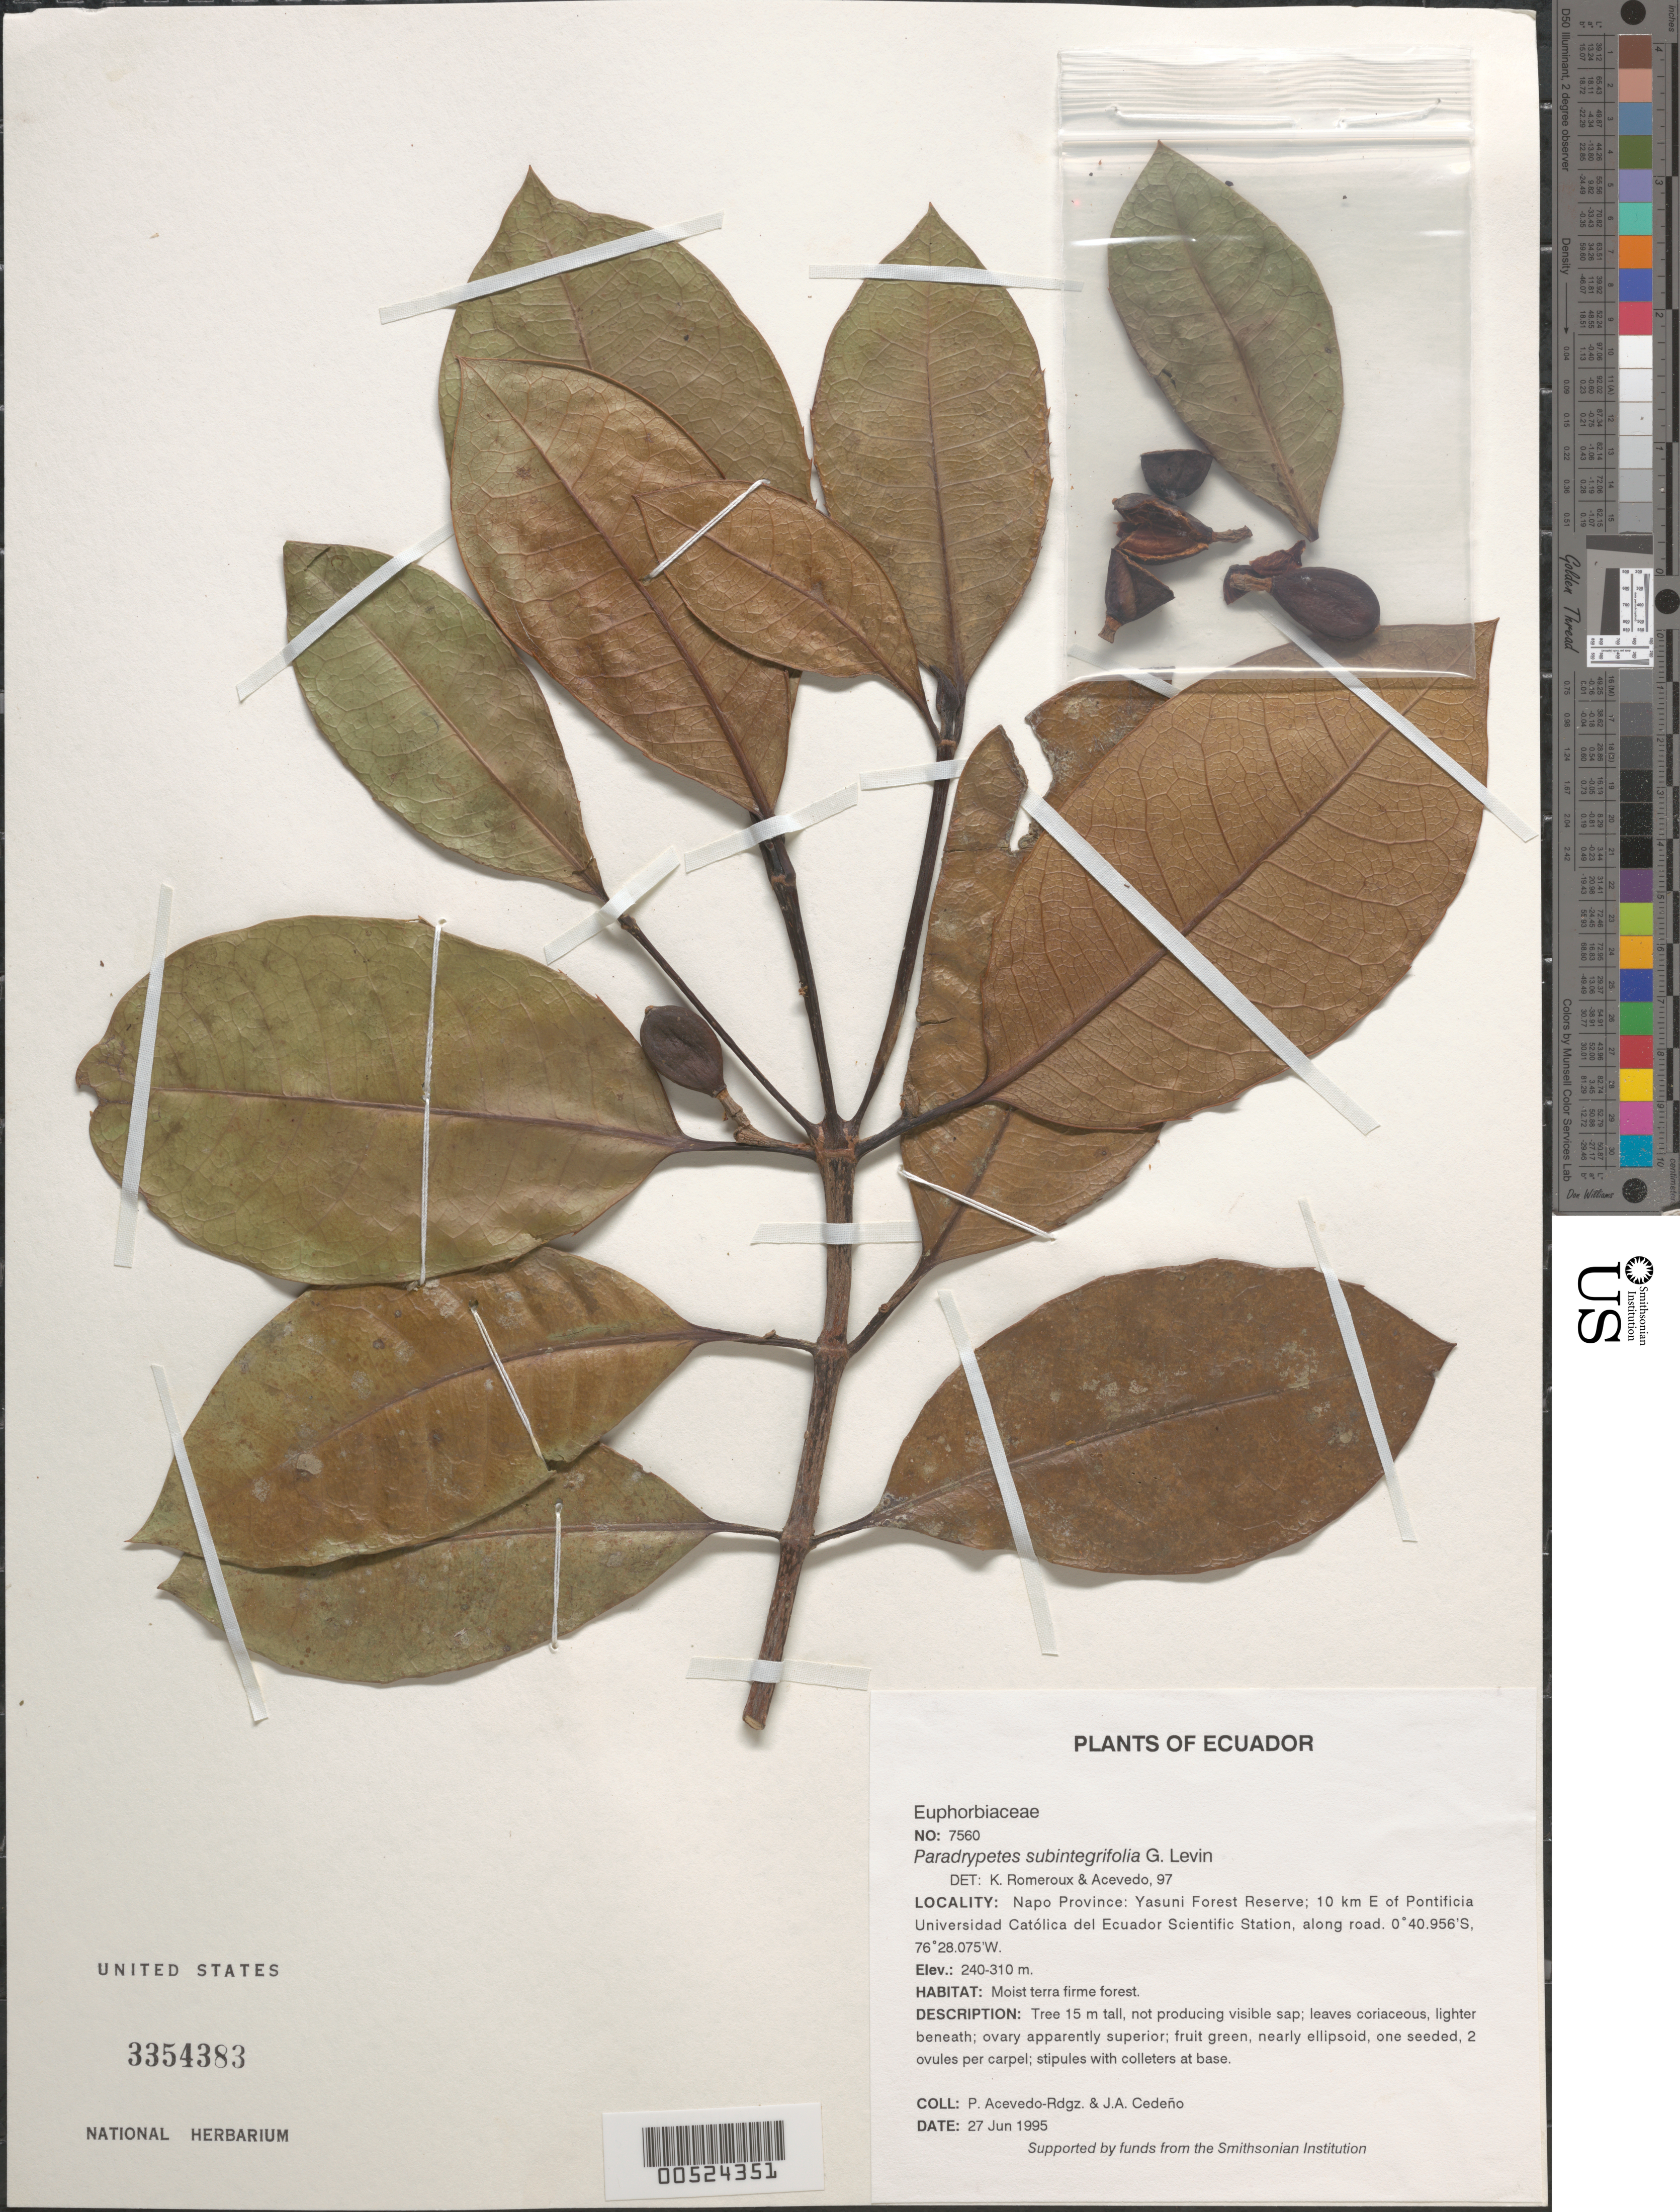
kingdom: Plantae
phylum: Tracheophyta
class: Magnoliopsida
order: Malpighiales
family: Rhizophoraceae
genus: Paradrypetes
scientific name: Paradrypetes subintegrifolia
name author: G.A. Levin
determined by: Romeroux, K.; Acevedo-Rodríguez, P.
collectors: P. Acevedo-Rodr. & J. A. Cedeño M.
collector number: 7560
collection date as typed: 27 Jun 1995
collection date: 1995-06-27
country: Ecuador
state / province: Napo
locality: Napo Province: Yasuni Forest Reserve; 10 km E of Pontificia Universidad Católica del Ecuador Scientific Station along road.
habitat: Moist terra firme forest.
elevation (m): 240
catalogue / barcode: US 3354383